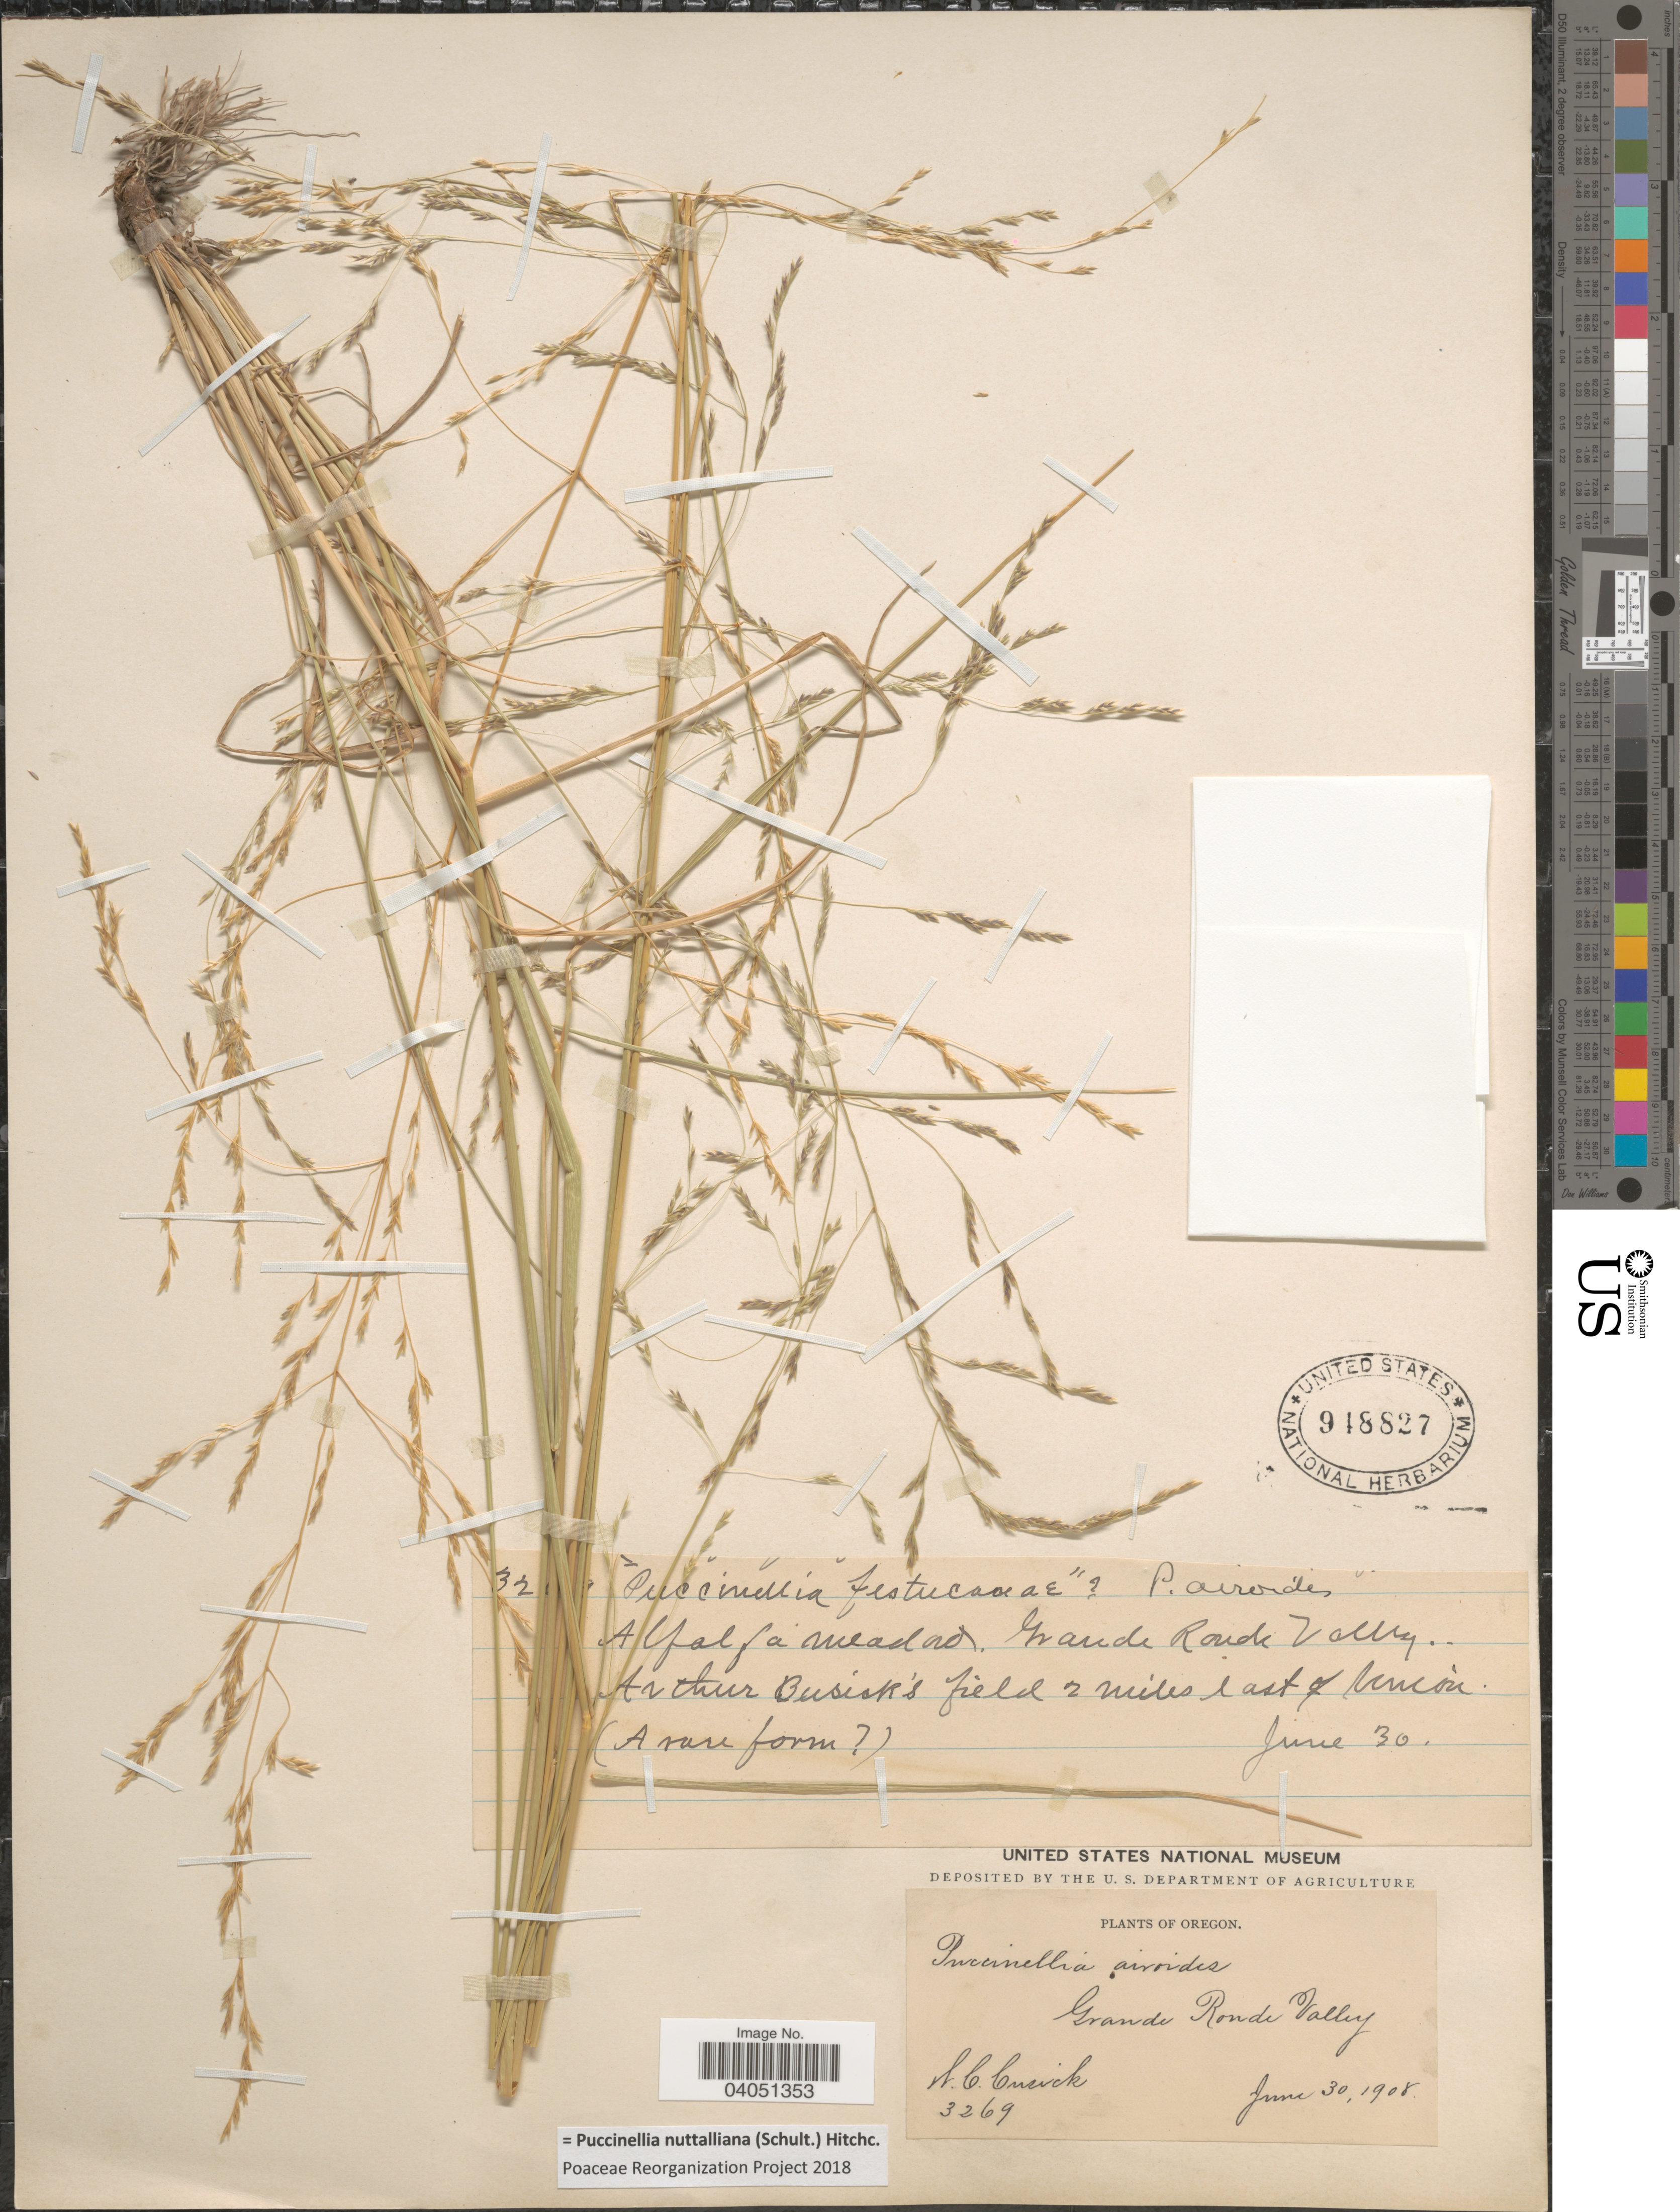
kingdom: Plantae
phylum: Tracheophyta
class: Liliopsida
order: Poales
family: Poaceae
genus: Puccinellia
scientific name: Puccinellia nuttalliana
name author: (Schult.) Hitchc.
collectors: W. C. Cusick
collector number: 3269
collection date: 1908-06-30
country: United States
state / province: Oregon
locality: Grande Ronde Valley. Arthur Cusick's field 2 miles east of Union.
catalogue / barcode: US 948827